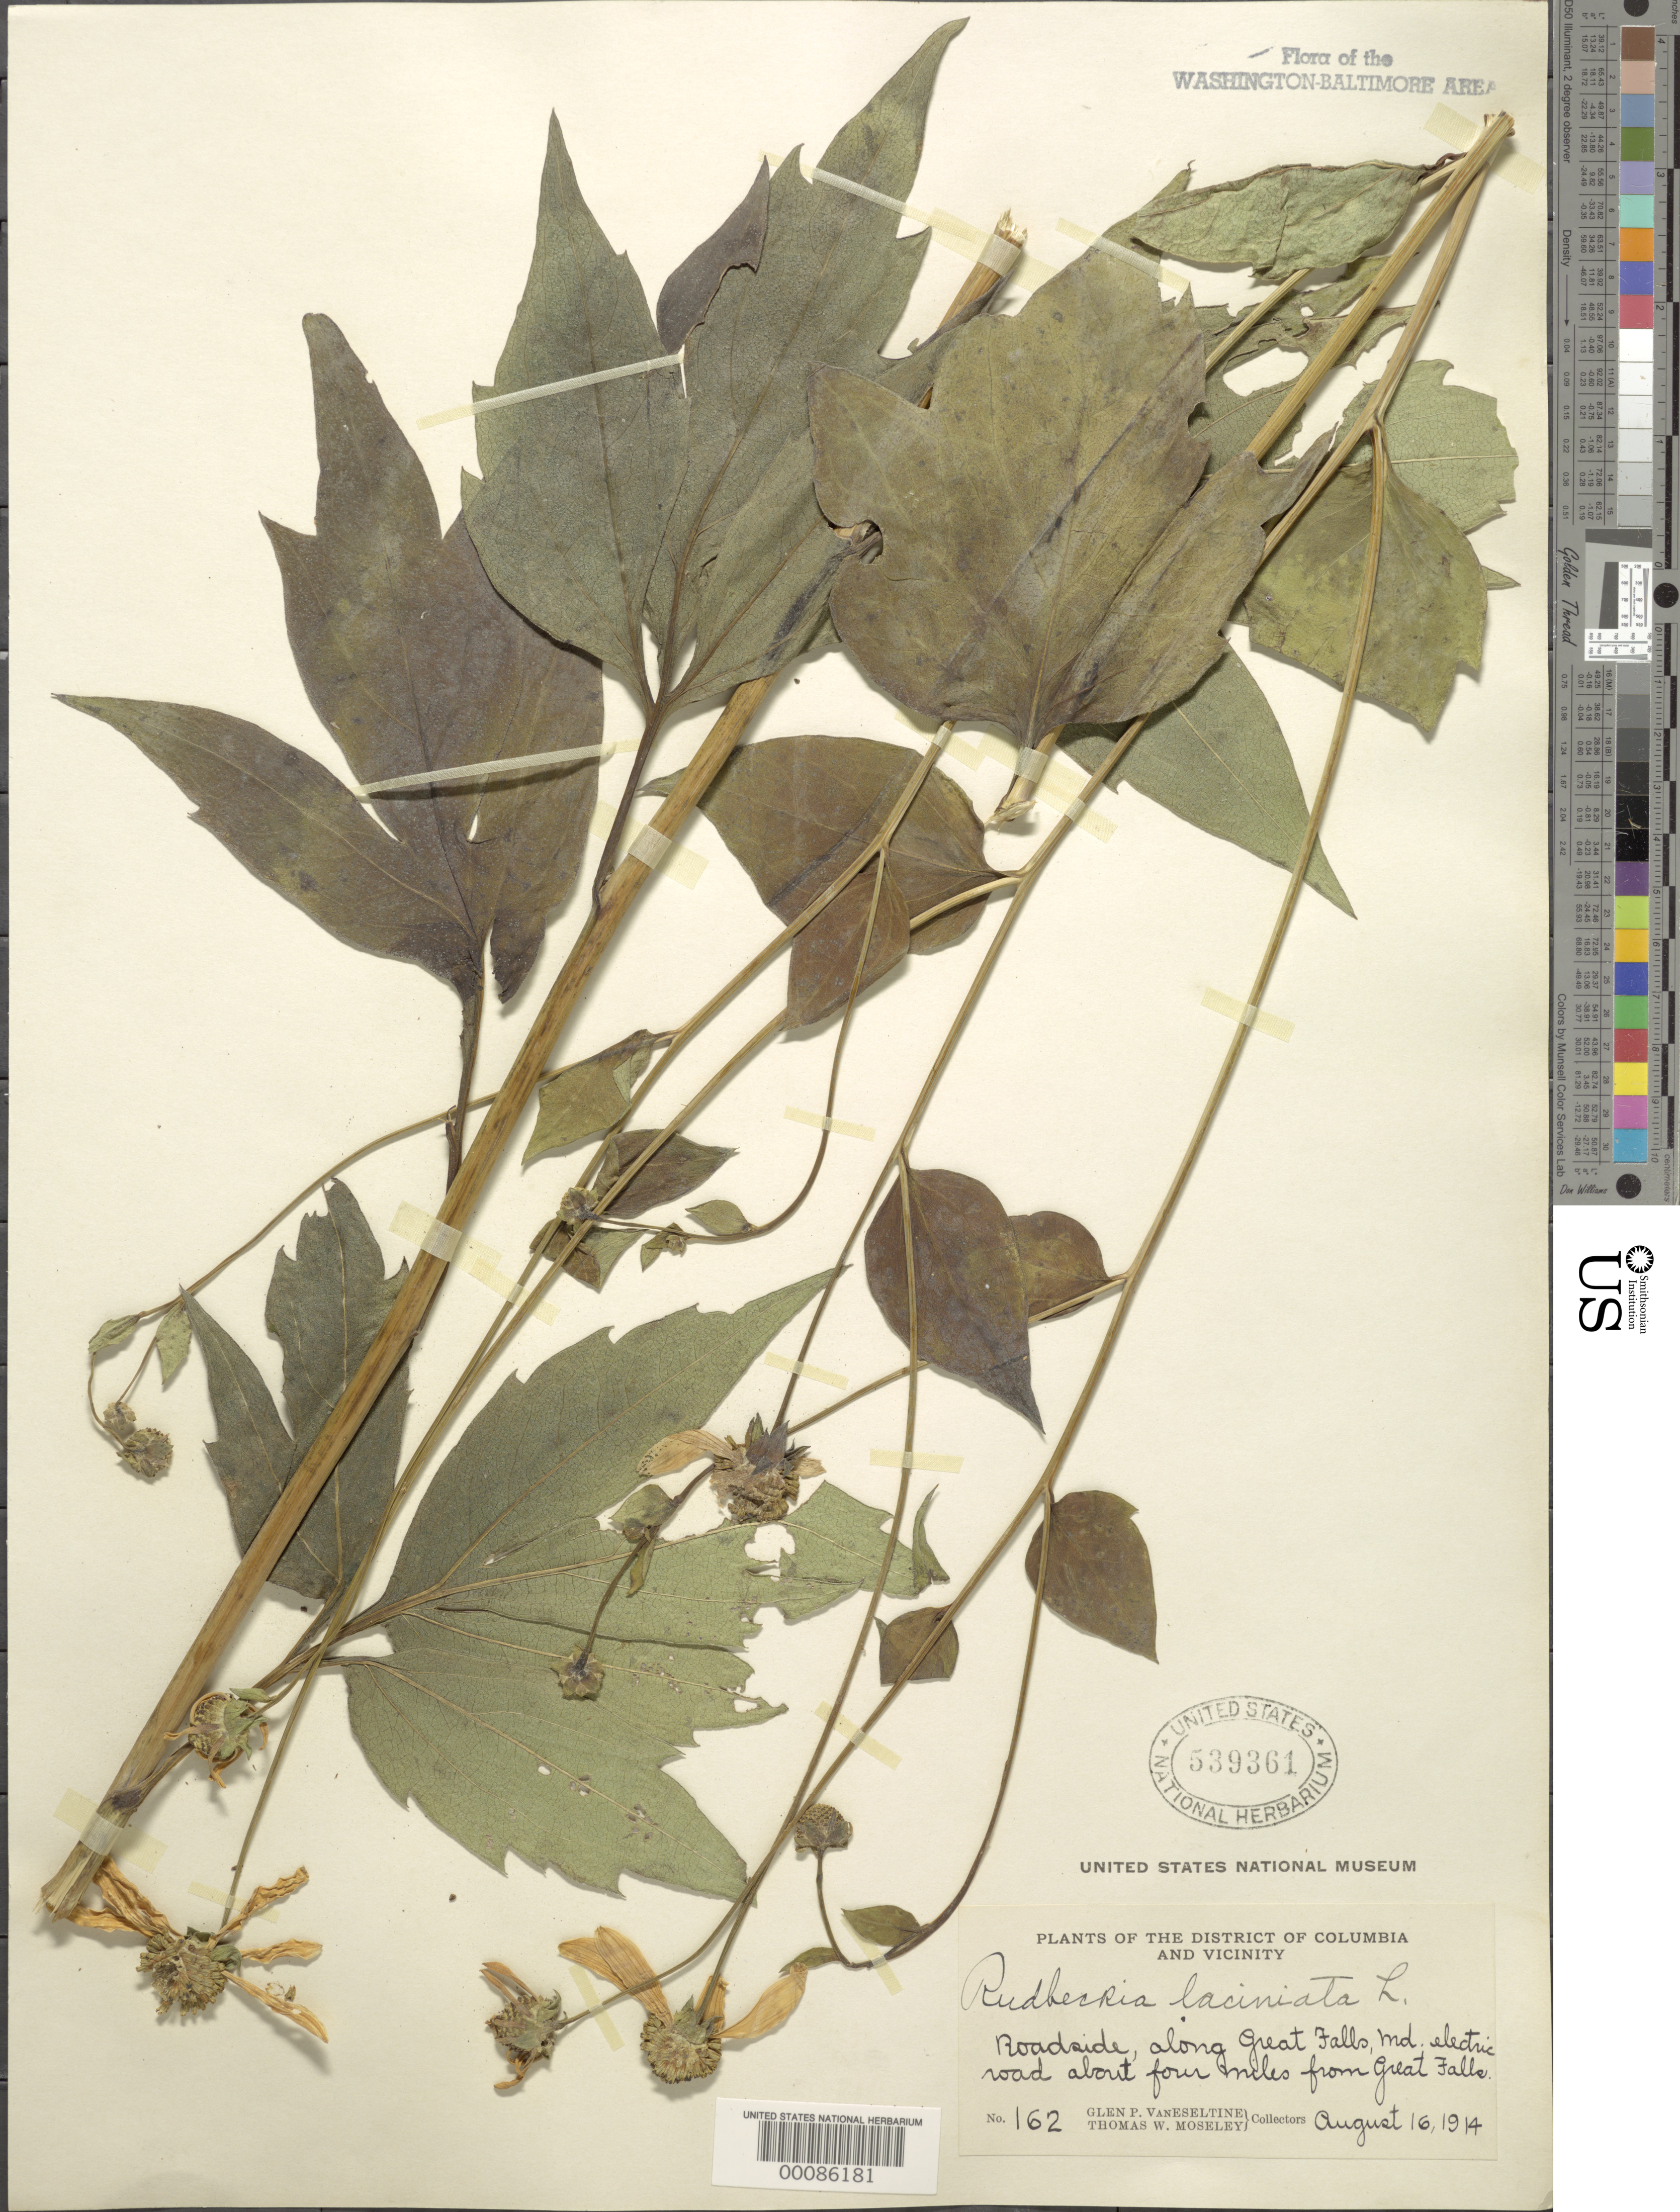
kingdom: Plantae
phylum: Tracheophyta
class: Magnoliopsida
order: Asterales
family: Asteraceae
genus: Rudbeckia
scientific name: Rudbeckia laciniata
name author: L.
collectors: G. P. Van Eseltine & T. Moseley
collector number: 162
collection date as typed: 16 Aug 1914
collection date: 1914-08-16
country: United States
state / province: Maryland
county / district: Montgomery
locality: Great Falls Electric Road C. & O. Canal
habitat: Roadside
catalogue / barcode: US 539361